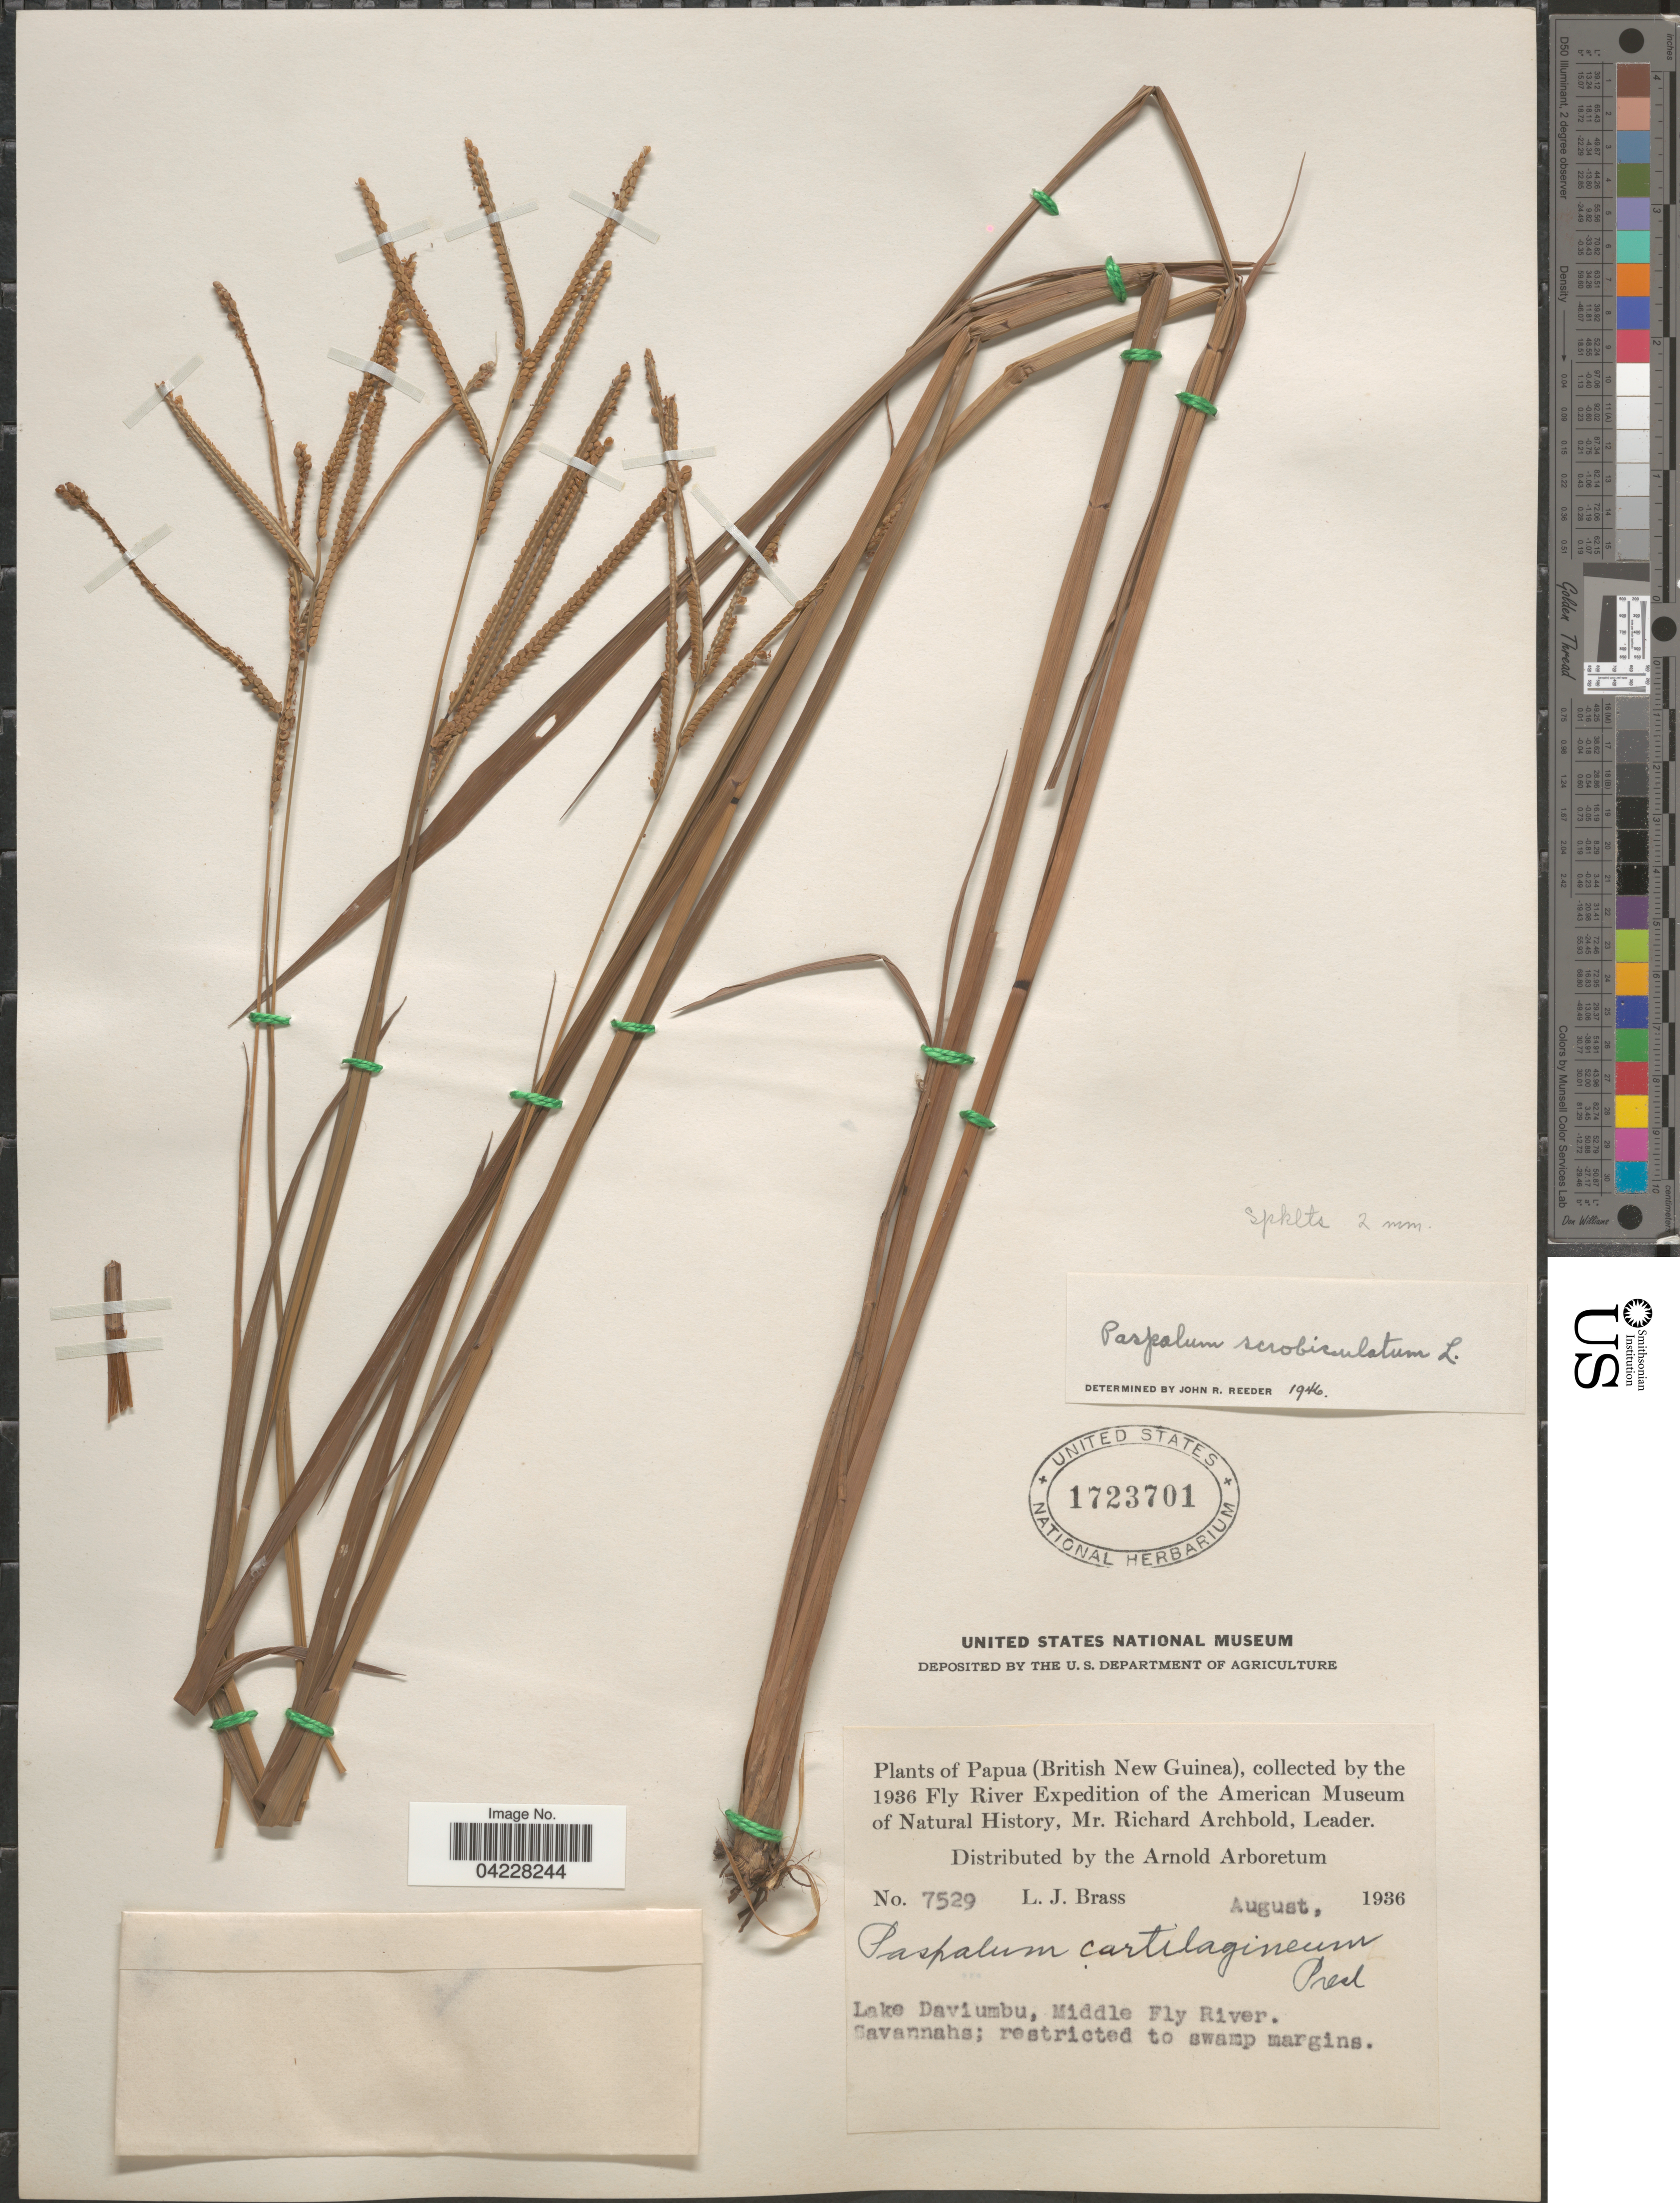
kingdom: Plantae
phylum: Tracheophyta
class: Liliopsida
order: Poales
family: Poaceae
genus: Paspalum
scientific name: Paspalum scrobiculatum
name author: L.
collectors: L. J. Brass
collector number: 7529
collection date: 1936-08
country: Papua New Guinea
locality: Papua (British New Guinea). 1936 Fly River Expedition of the American Museum of Natural History. Lake Daviumbu, Middle Fly River. Savannahs; restricted to swamp margins.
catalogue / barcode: US 1723701